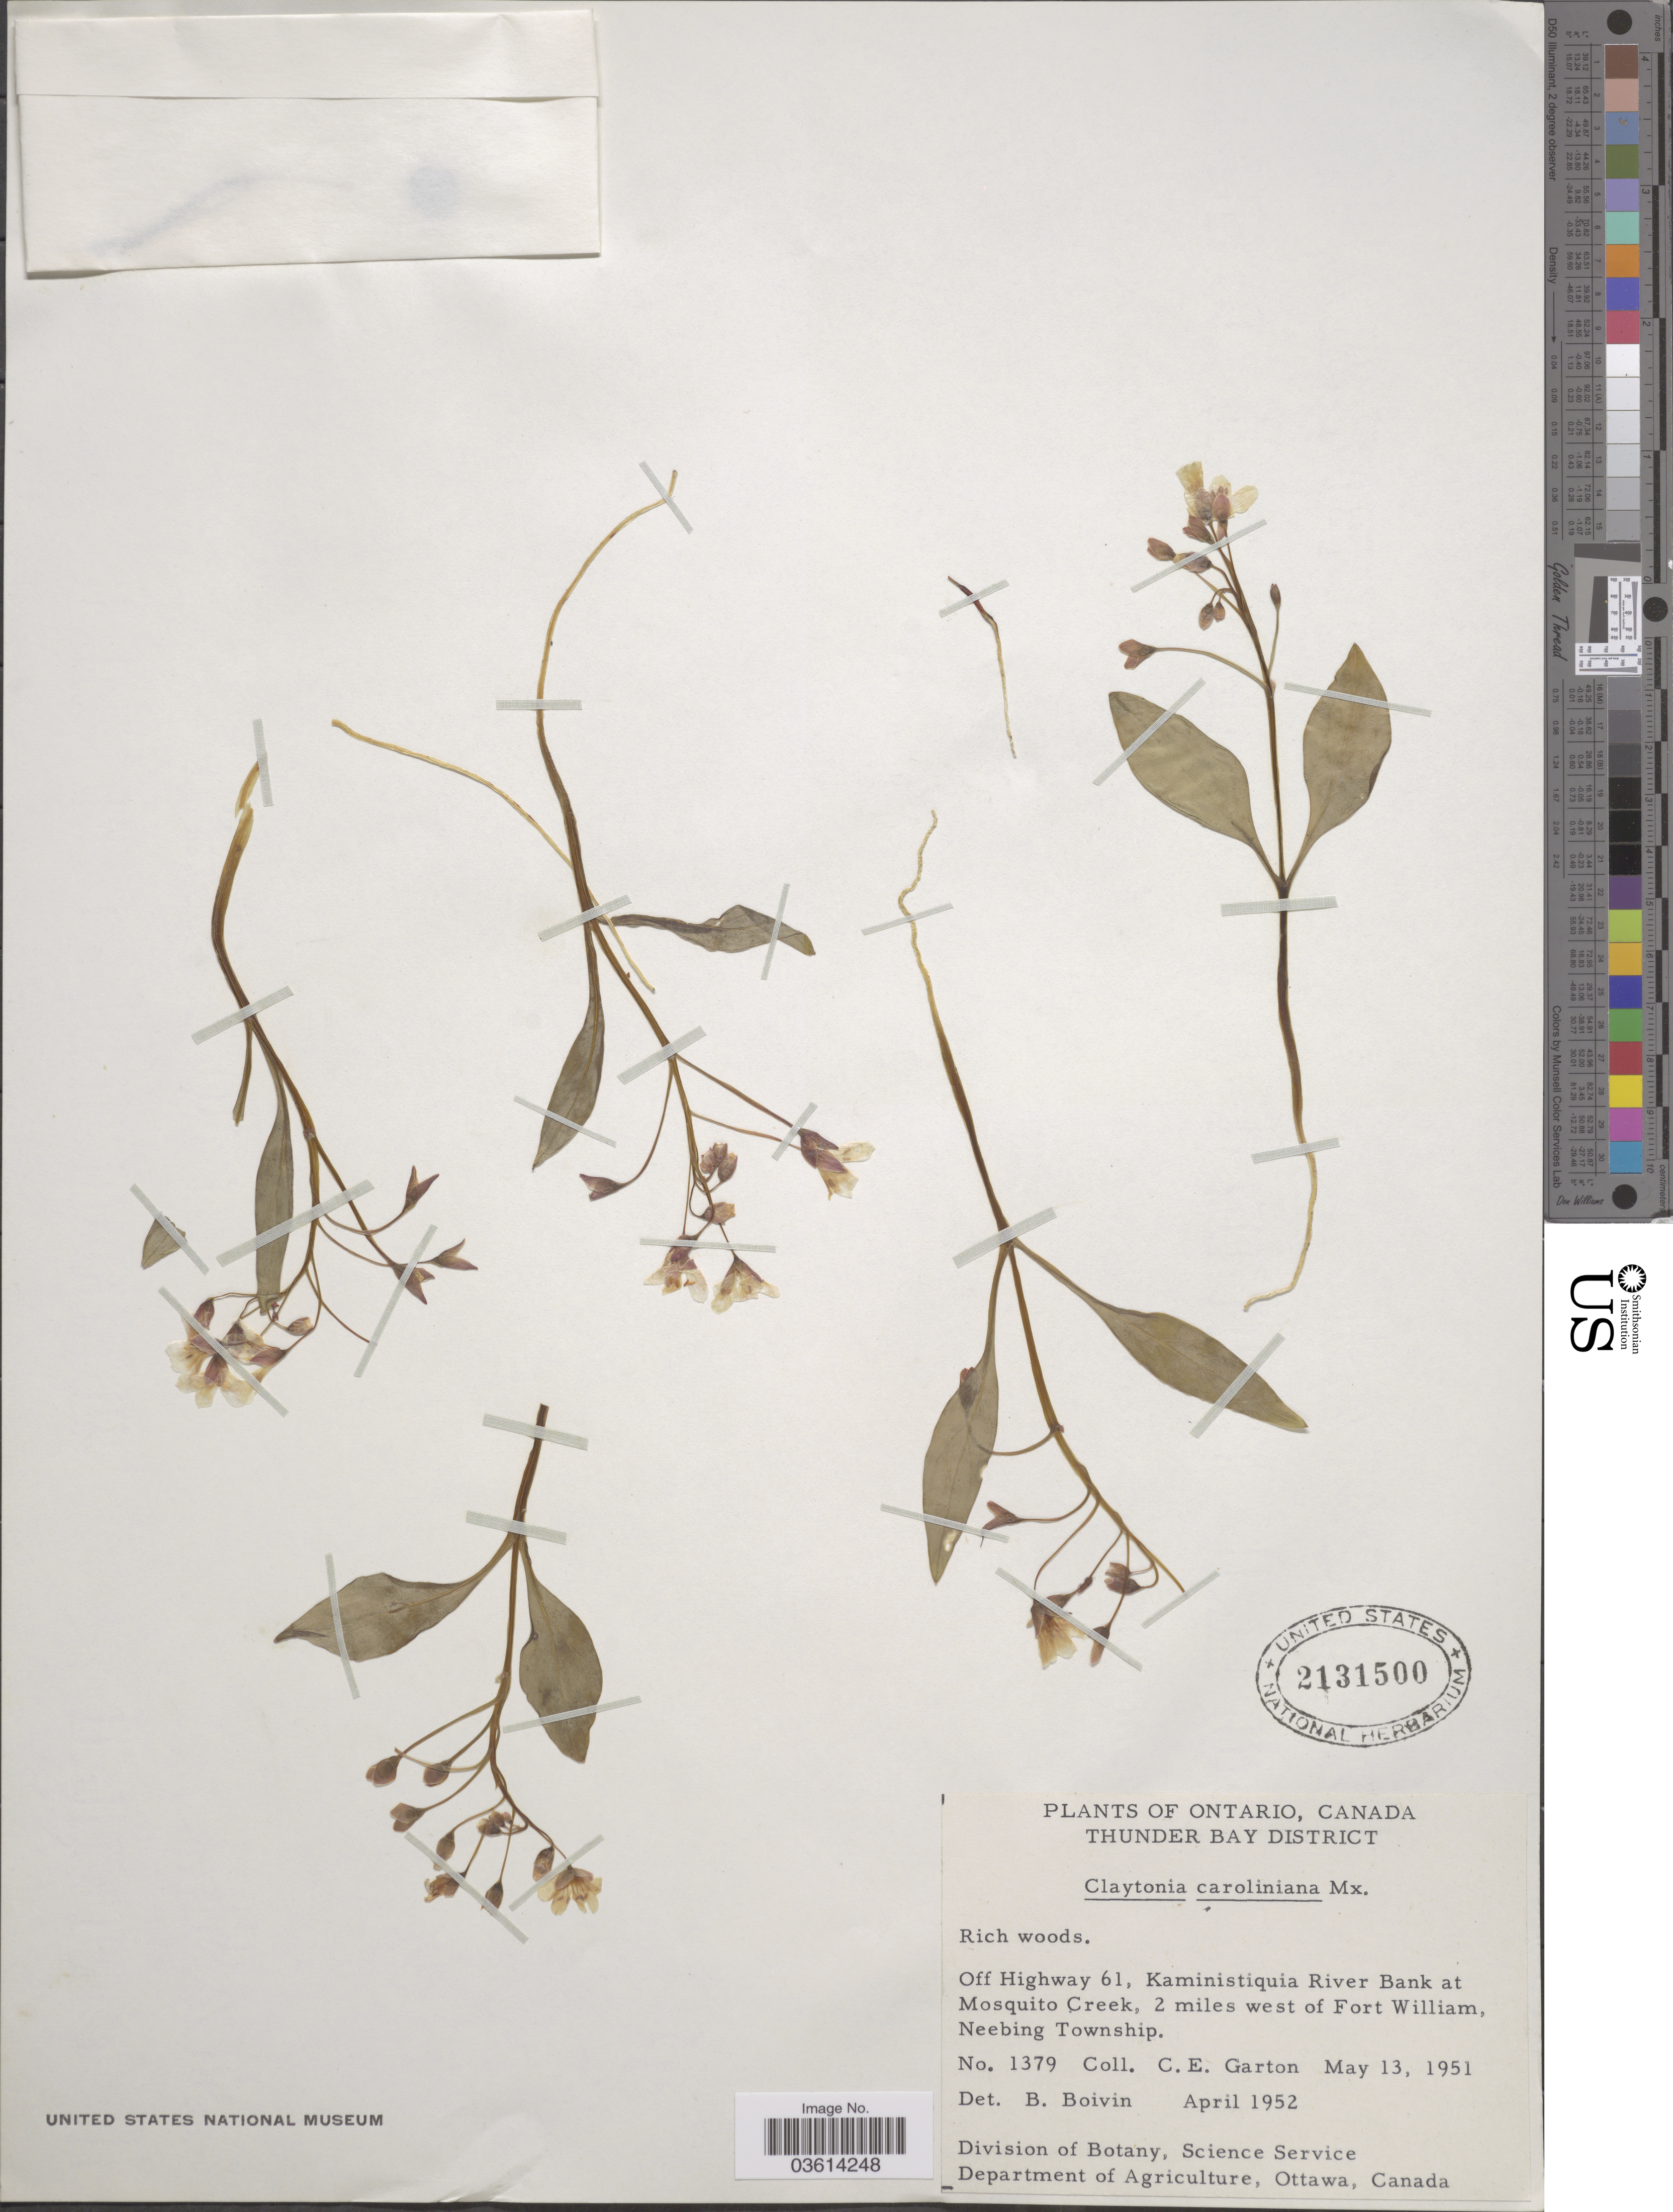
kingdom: Plantae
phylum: Tracheophyta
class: Magnoliopsida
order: Caryophyllales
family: Montiaceae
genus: Claytonia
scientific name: Claytonia caroliniana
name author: Michx.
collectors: C. E. Garton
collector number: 1379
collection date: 1951-05-13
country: Canada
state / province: Ontario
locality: Thunder Bay District. Off Highway 61, Kaministiquia River Bank at Mosquito Creek, 2 miles west of Fort William, Neebing Township.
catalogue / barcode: US 2131500